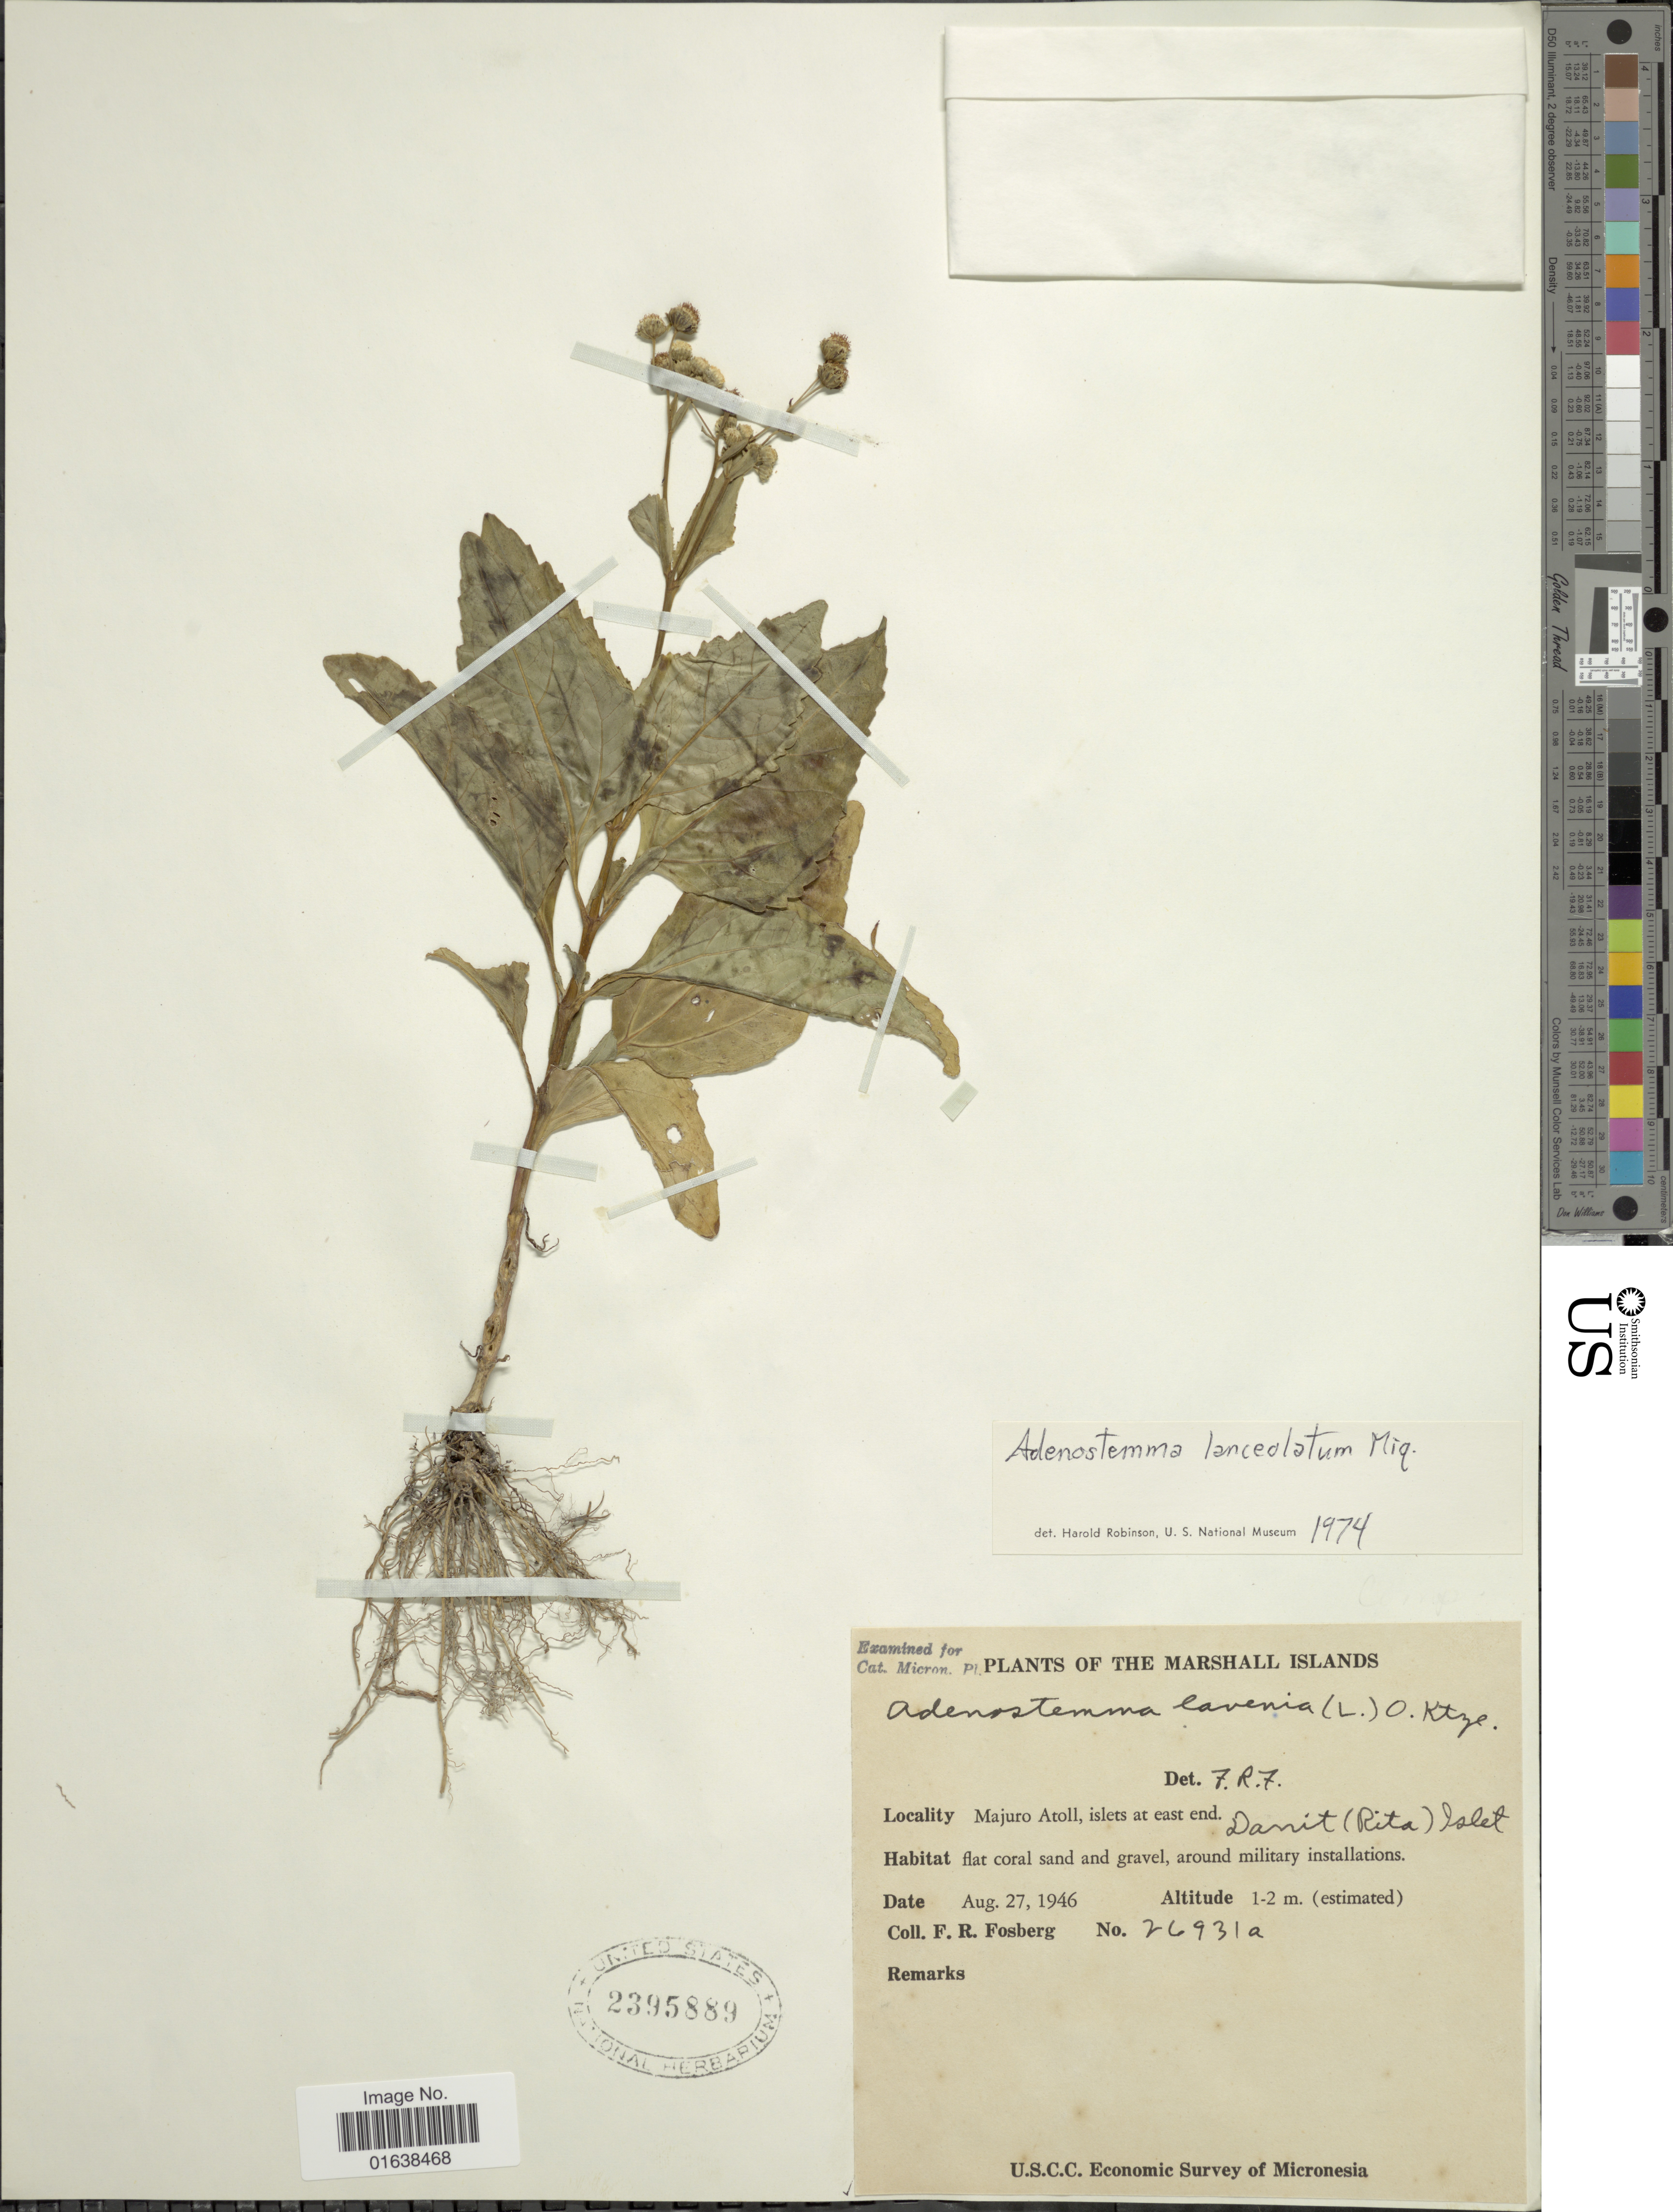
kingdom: Plantae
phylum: Tracheophyta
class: Magnoliopsida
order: Asterales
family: Asteraceae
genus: Adenostemma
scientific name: Adenostemma lanceolatum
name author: Miq.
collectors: F. R. Fosberg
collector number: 26931a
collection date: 1946-08-27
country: Marshall Islands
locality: The Marshall Islands. Majuro Atoll, islets at east end.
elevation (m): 1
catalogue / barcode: US 2395889